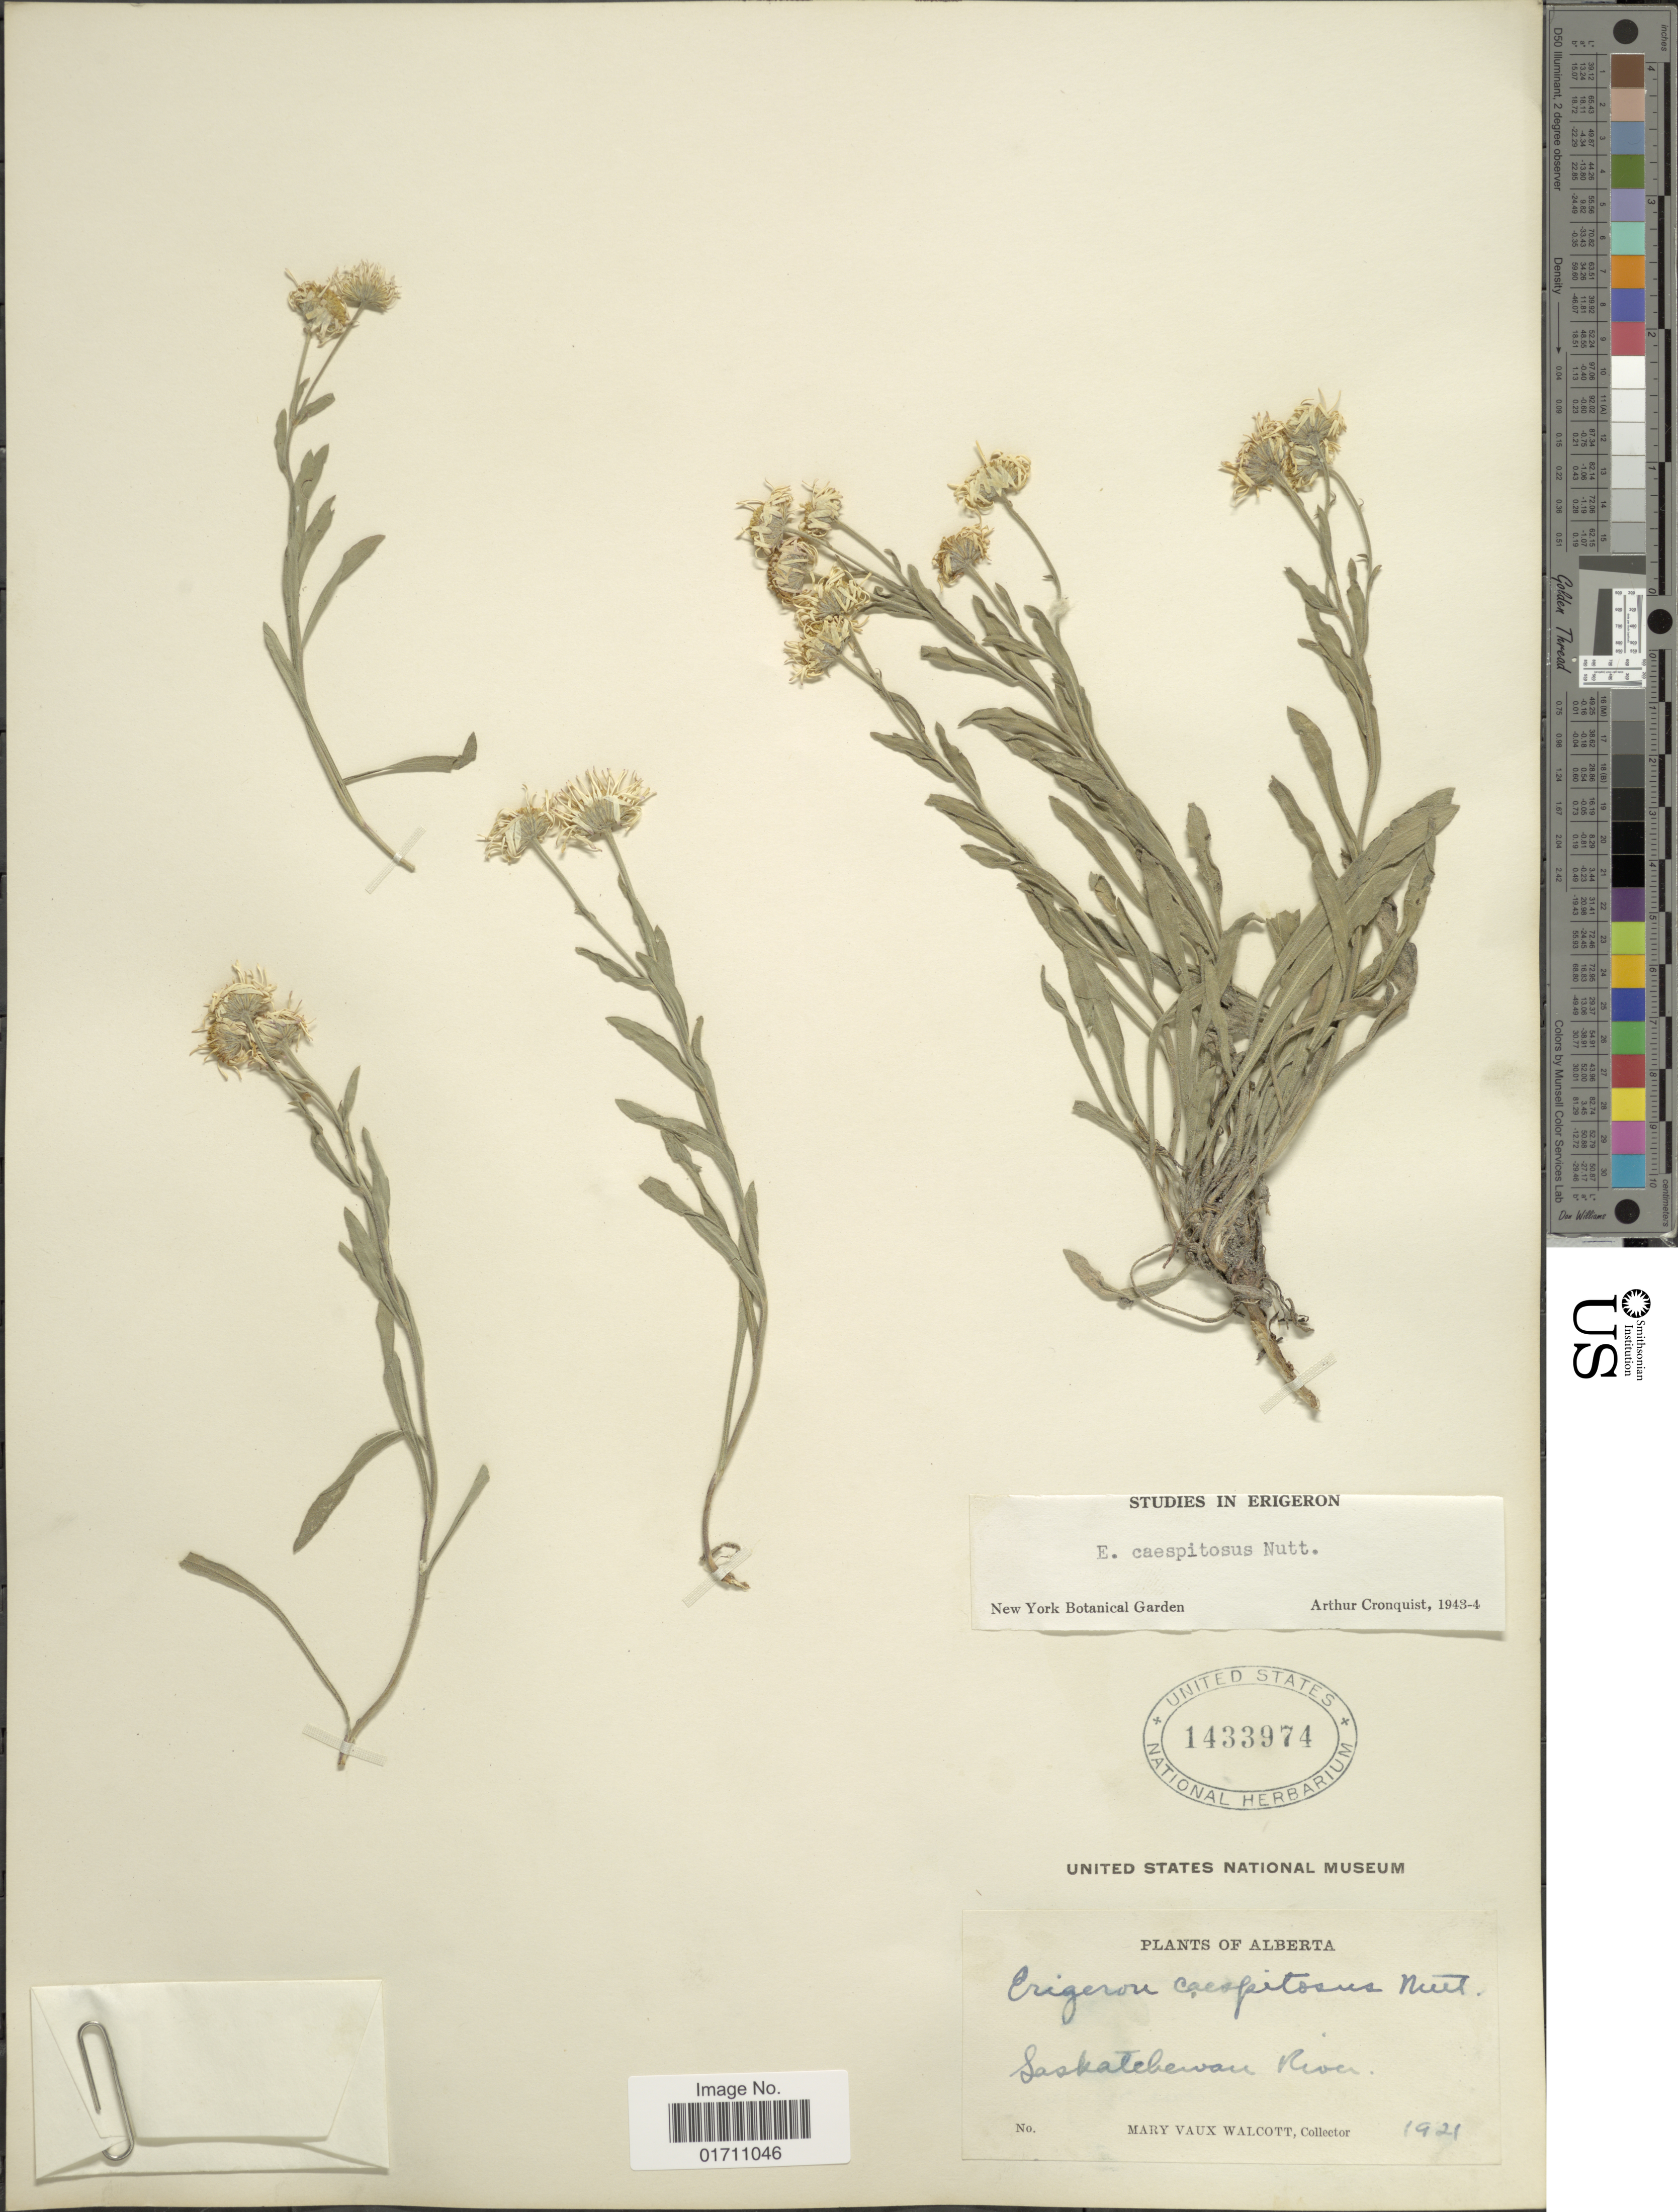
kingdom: Plantae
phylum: Tracheophyta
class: Magnoliopsida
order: Asterales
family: Asteraceae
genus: Erigeron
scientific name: Erigeron caespitosus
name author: Nutt.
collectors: M. Walcott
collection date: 1921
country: Canada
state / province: Saskatchewan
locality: Saskatchewan River, Alberta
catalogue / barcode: US 1433974